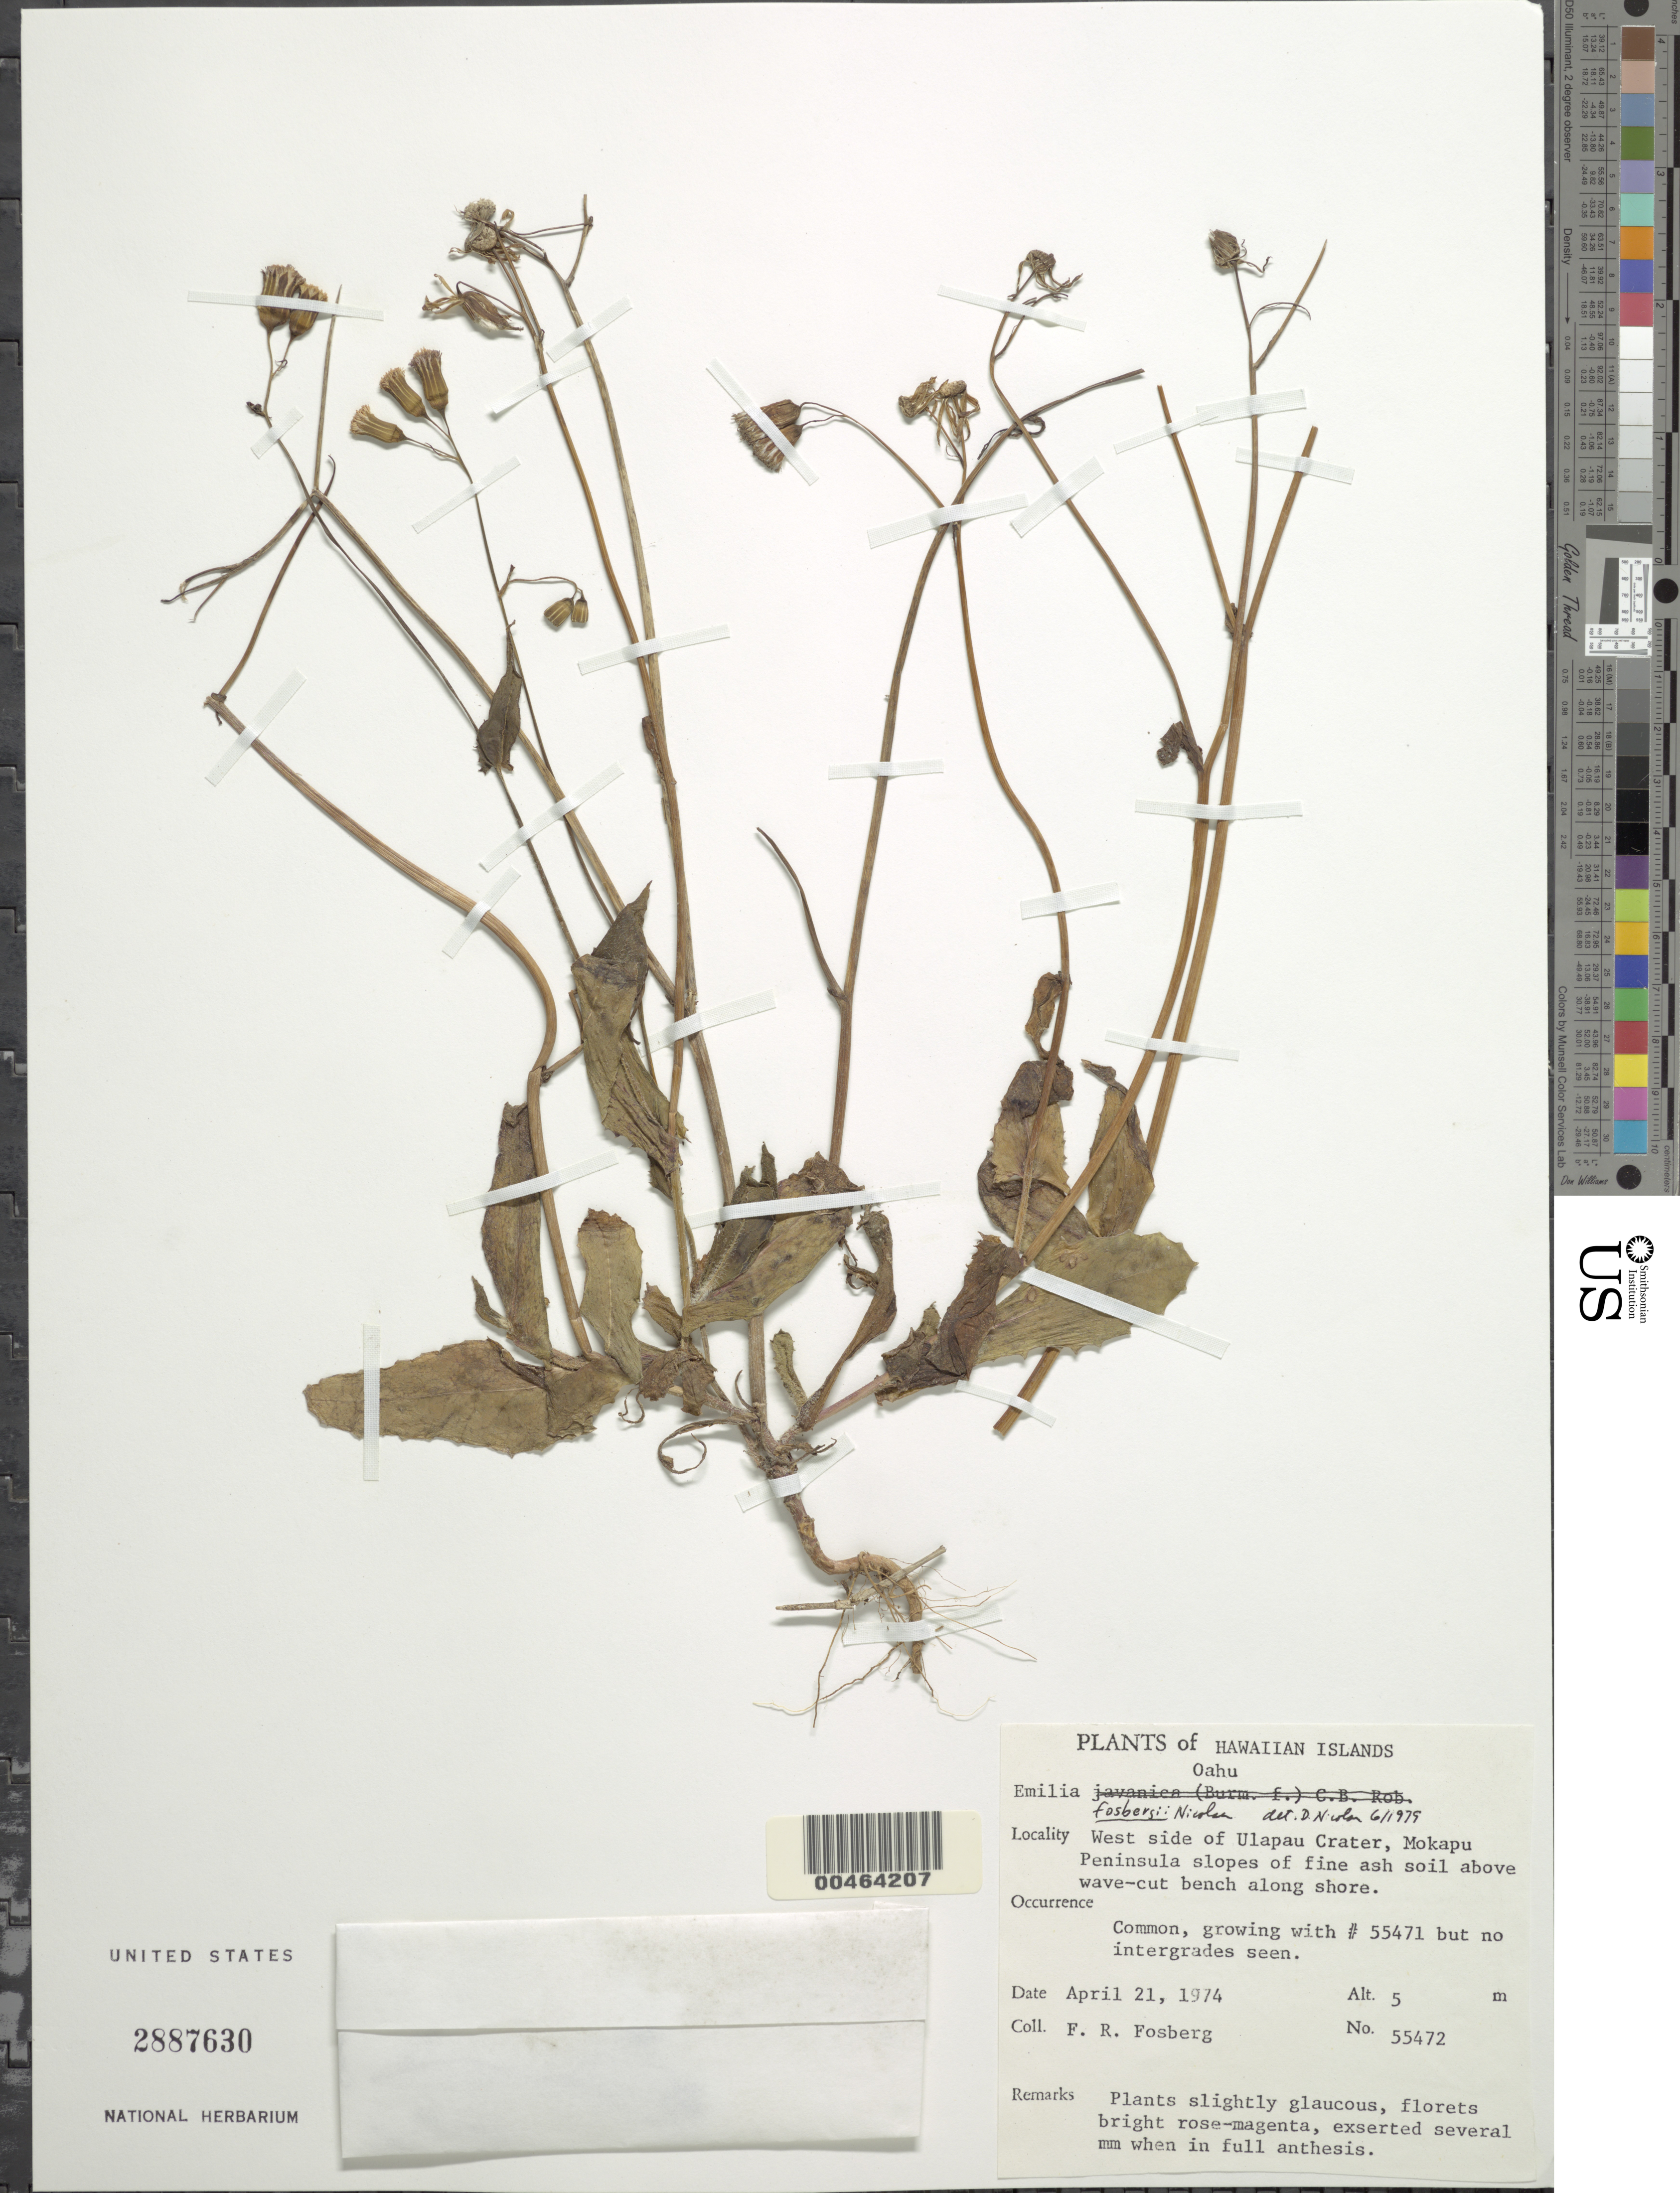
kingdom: Plantae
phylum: Tracheophyta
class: Magnoliopsida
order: Asterales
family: Asteraceae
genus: Emilia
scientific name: Emilia fosbergii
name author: Nicolson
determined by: Nicolson, Dan H.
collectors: F. R. Fosberg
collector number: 55472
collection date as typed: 21 Apr 1974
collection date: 1974-04-21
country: United States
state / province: Hawaii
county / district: Honolulu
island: Oahu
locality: West side of Ulapau Crater, Mokapu Peninsula slopes above wave cut bench along shore.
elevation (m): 5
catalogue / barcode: US 2887630